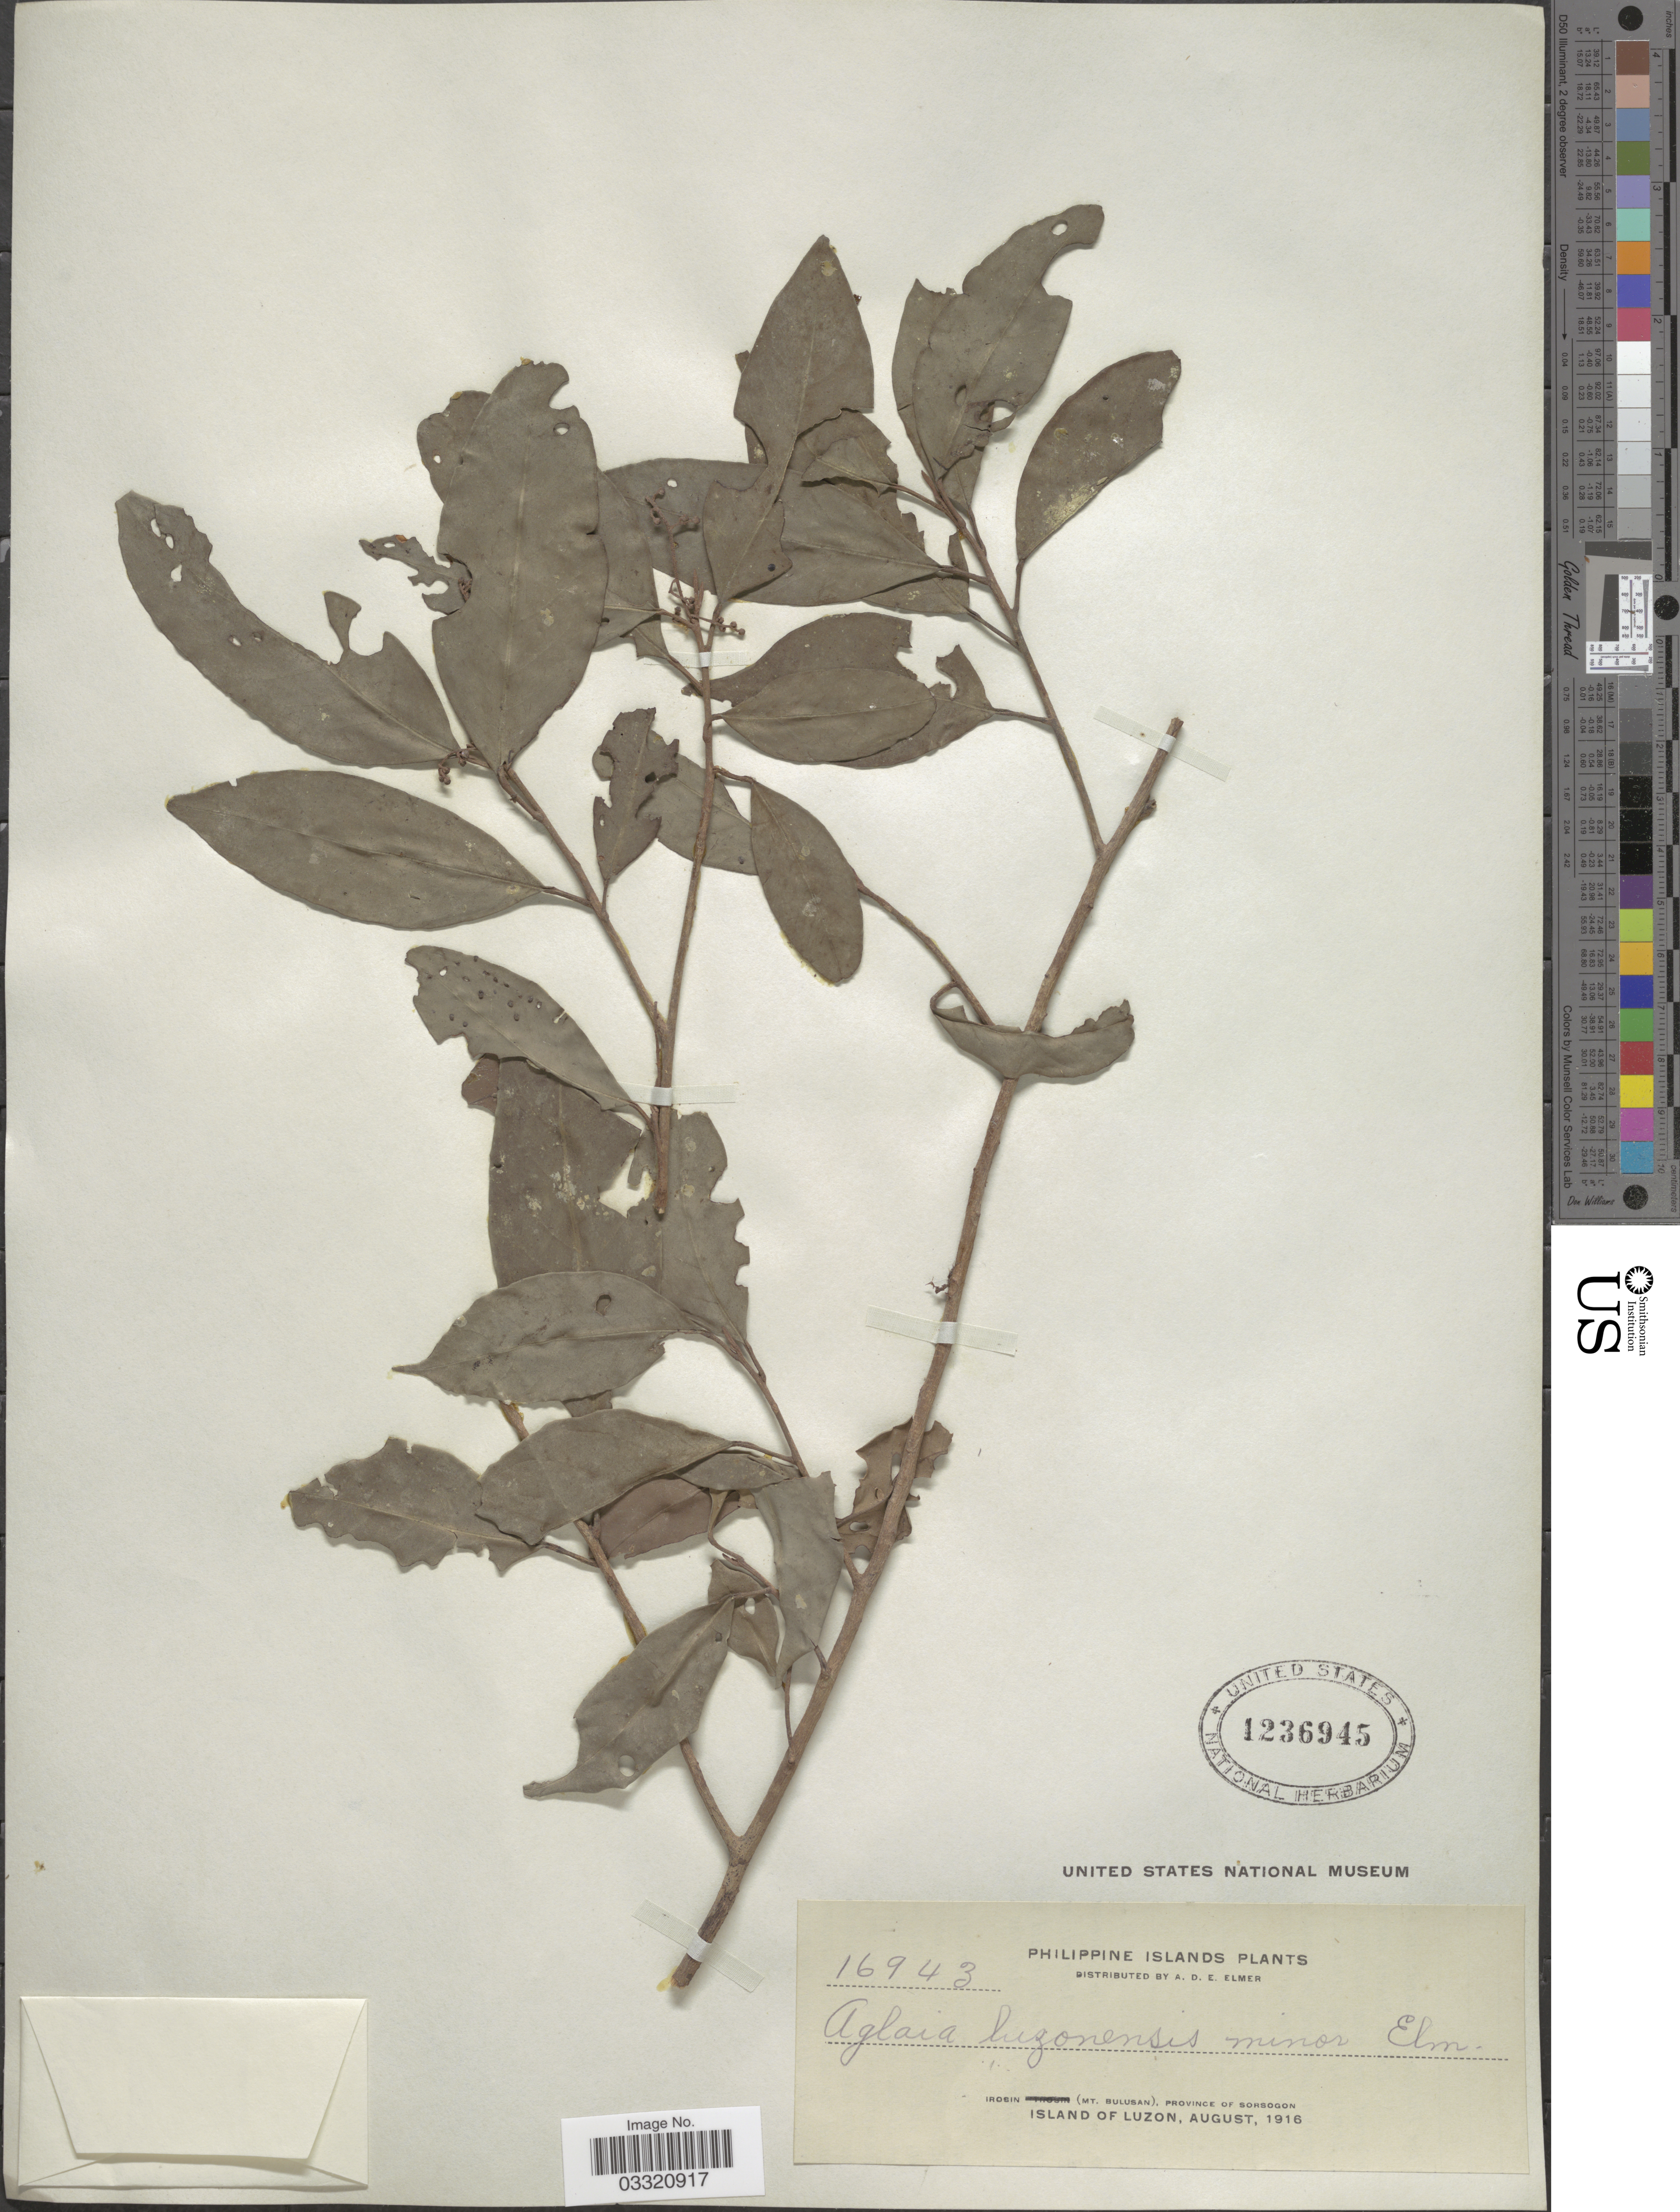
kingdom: Plantae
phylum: Tracheophyta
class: Magnoliopsida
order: Sapindales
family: Meliaceae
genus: Aglaia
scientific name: Aglaia luzoniensis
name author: (S. Vidal) Merr. & Rolfe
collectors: A. D. E. Elmer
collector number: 16943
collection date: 1916-08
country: Philippines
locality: Irosin (Mt. Bulusan), Province of Sorsogon. Island of Luzon.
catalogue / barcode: US 1236945